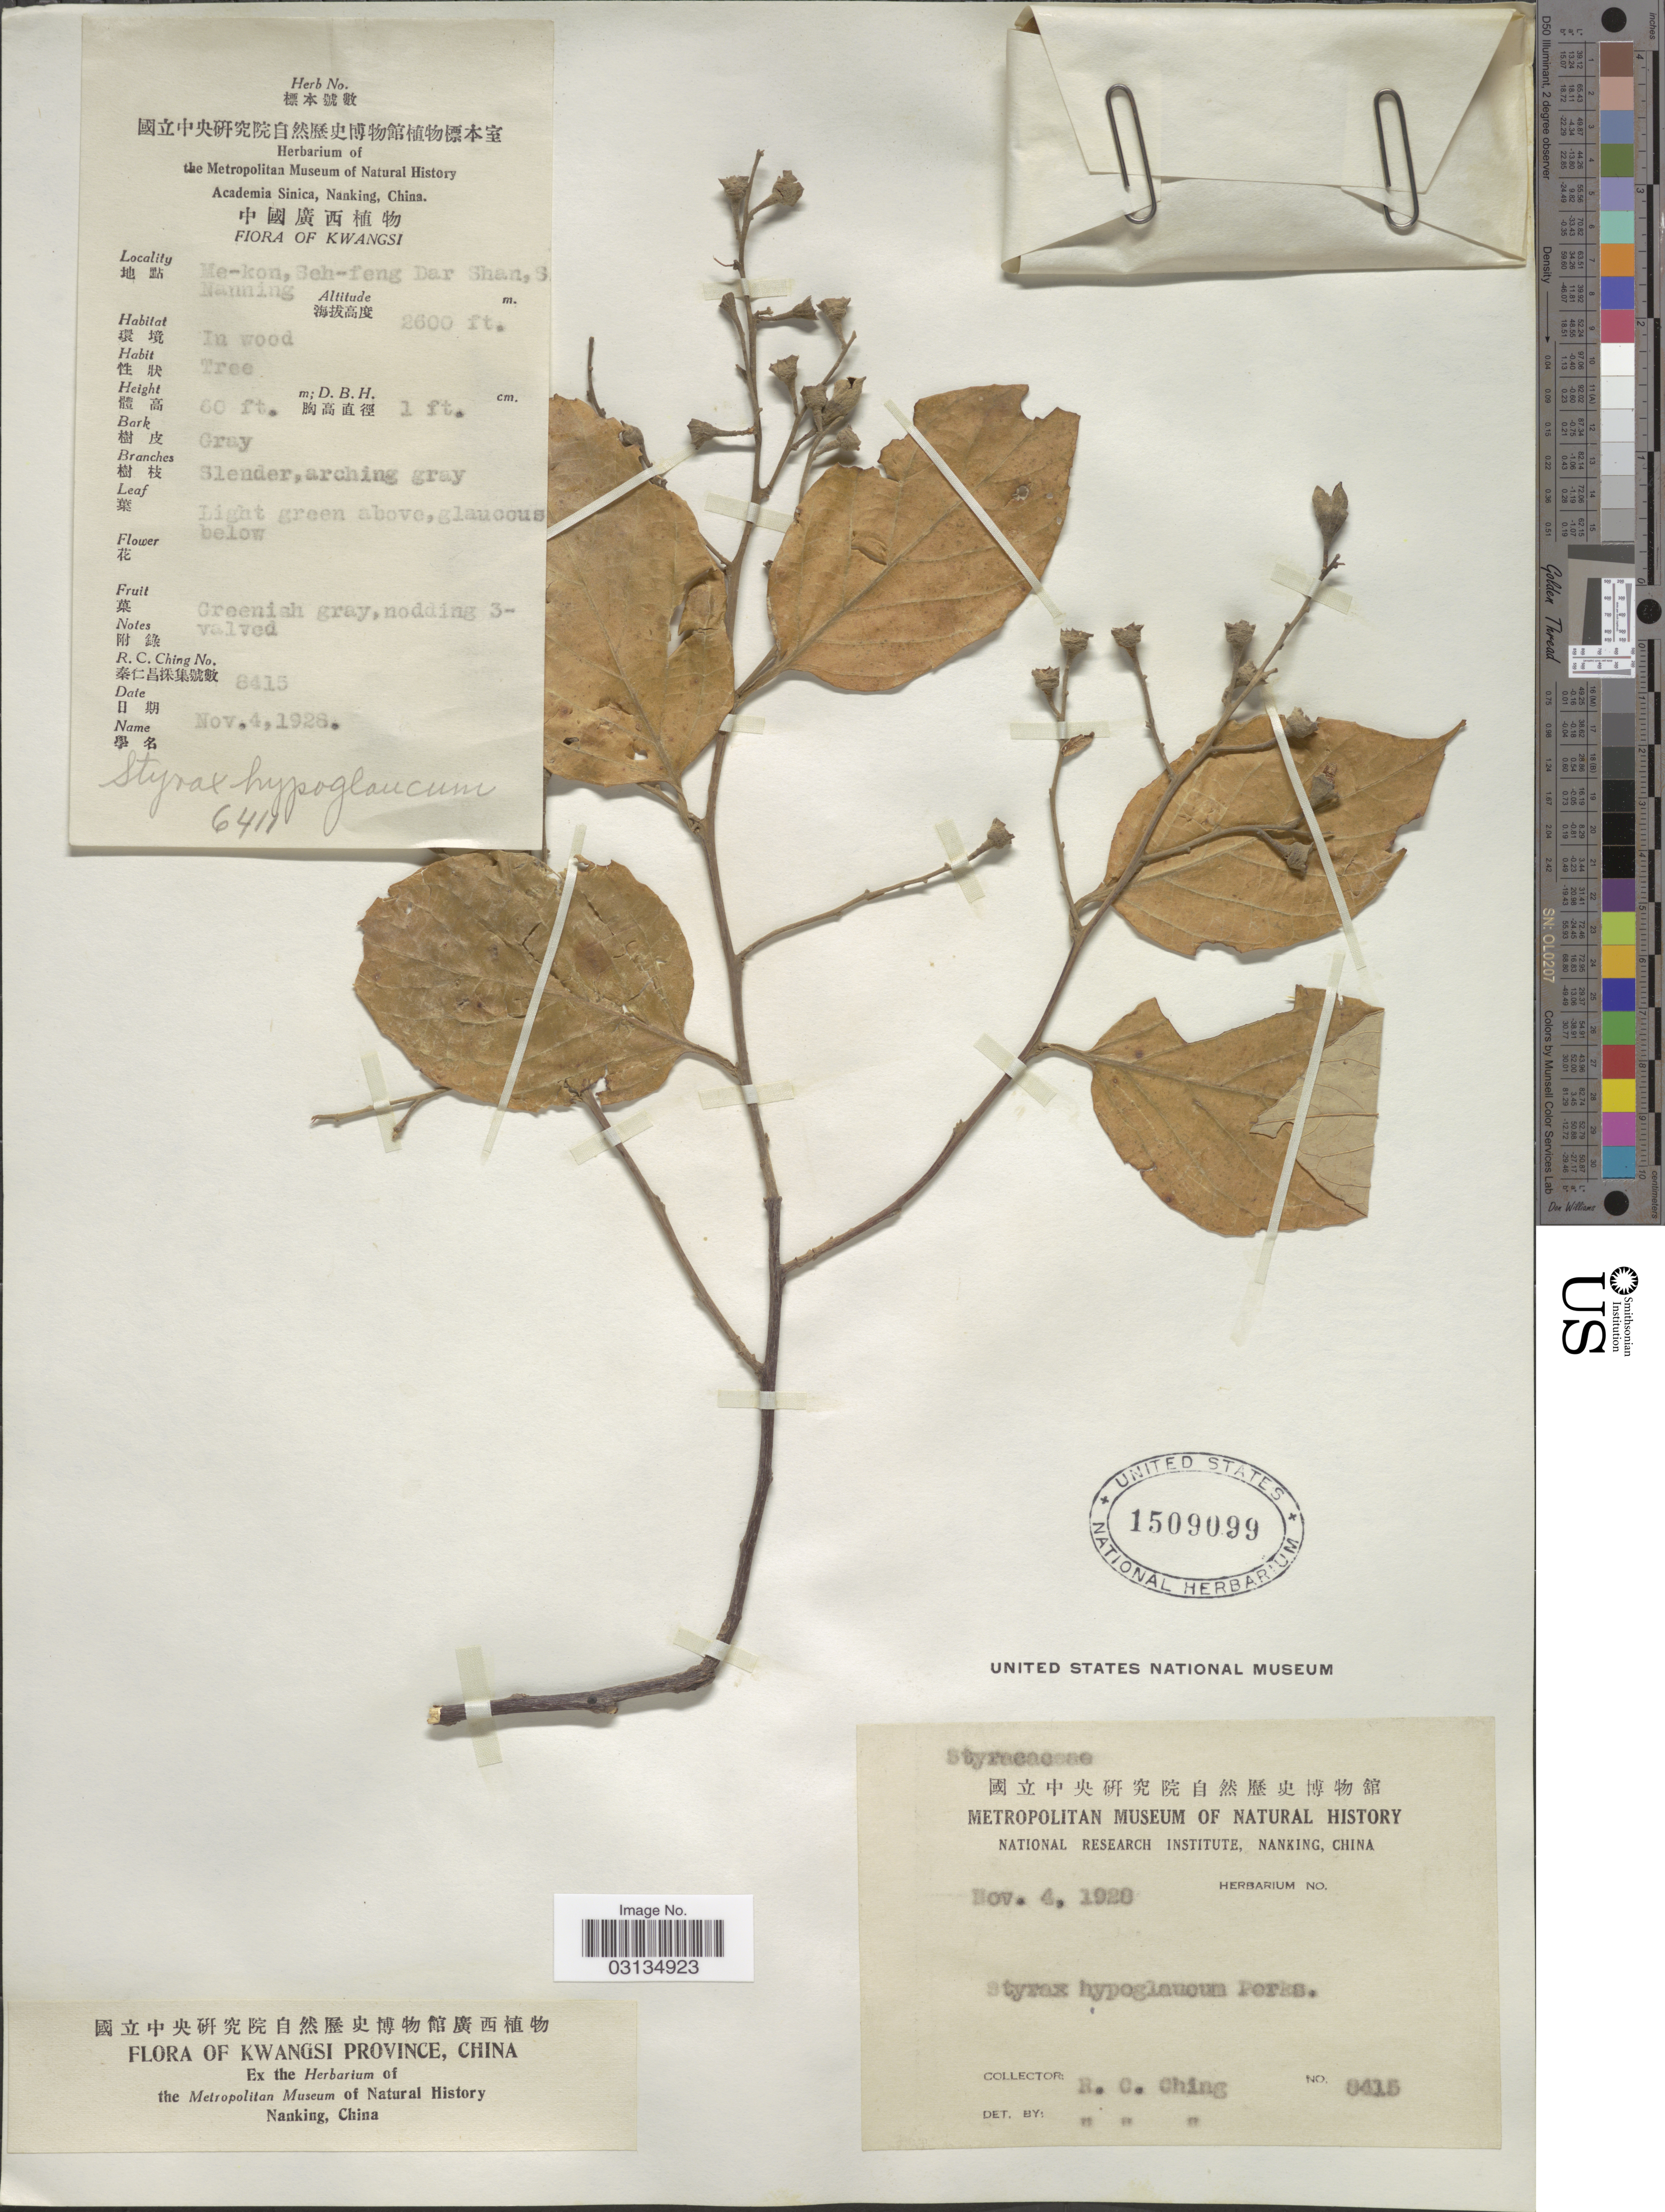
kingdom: Plantae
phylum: Tracheophyta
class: Magnoliopsida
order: Ericales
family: Styracaceae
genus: Styrax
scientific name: Styrax hypoglaucus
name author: Perkins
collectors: R. C. Ching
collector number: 8415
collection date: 1928-11-04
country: China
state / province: Guangxi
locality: Kwangsi Province. Me-kon, Seh-feng Dar Shan, S Nanning.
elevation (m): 792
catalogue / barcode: US 1509099